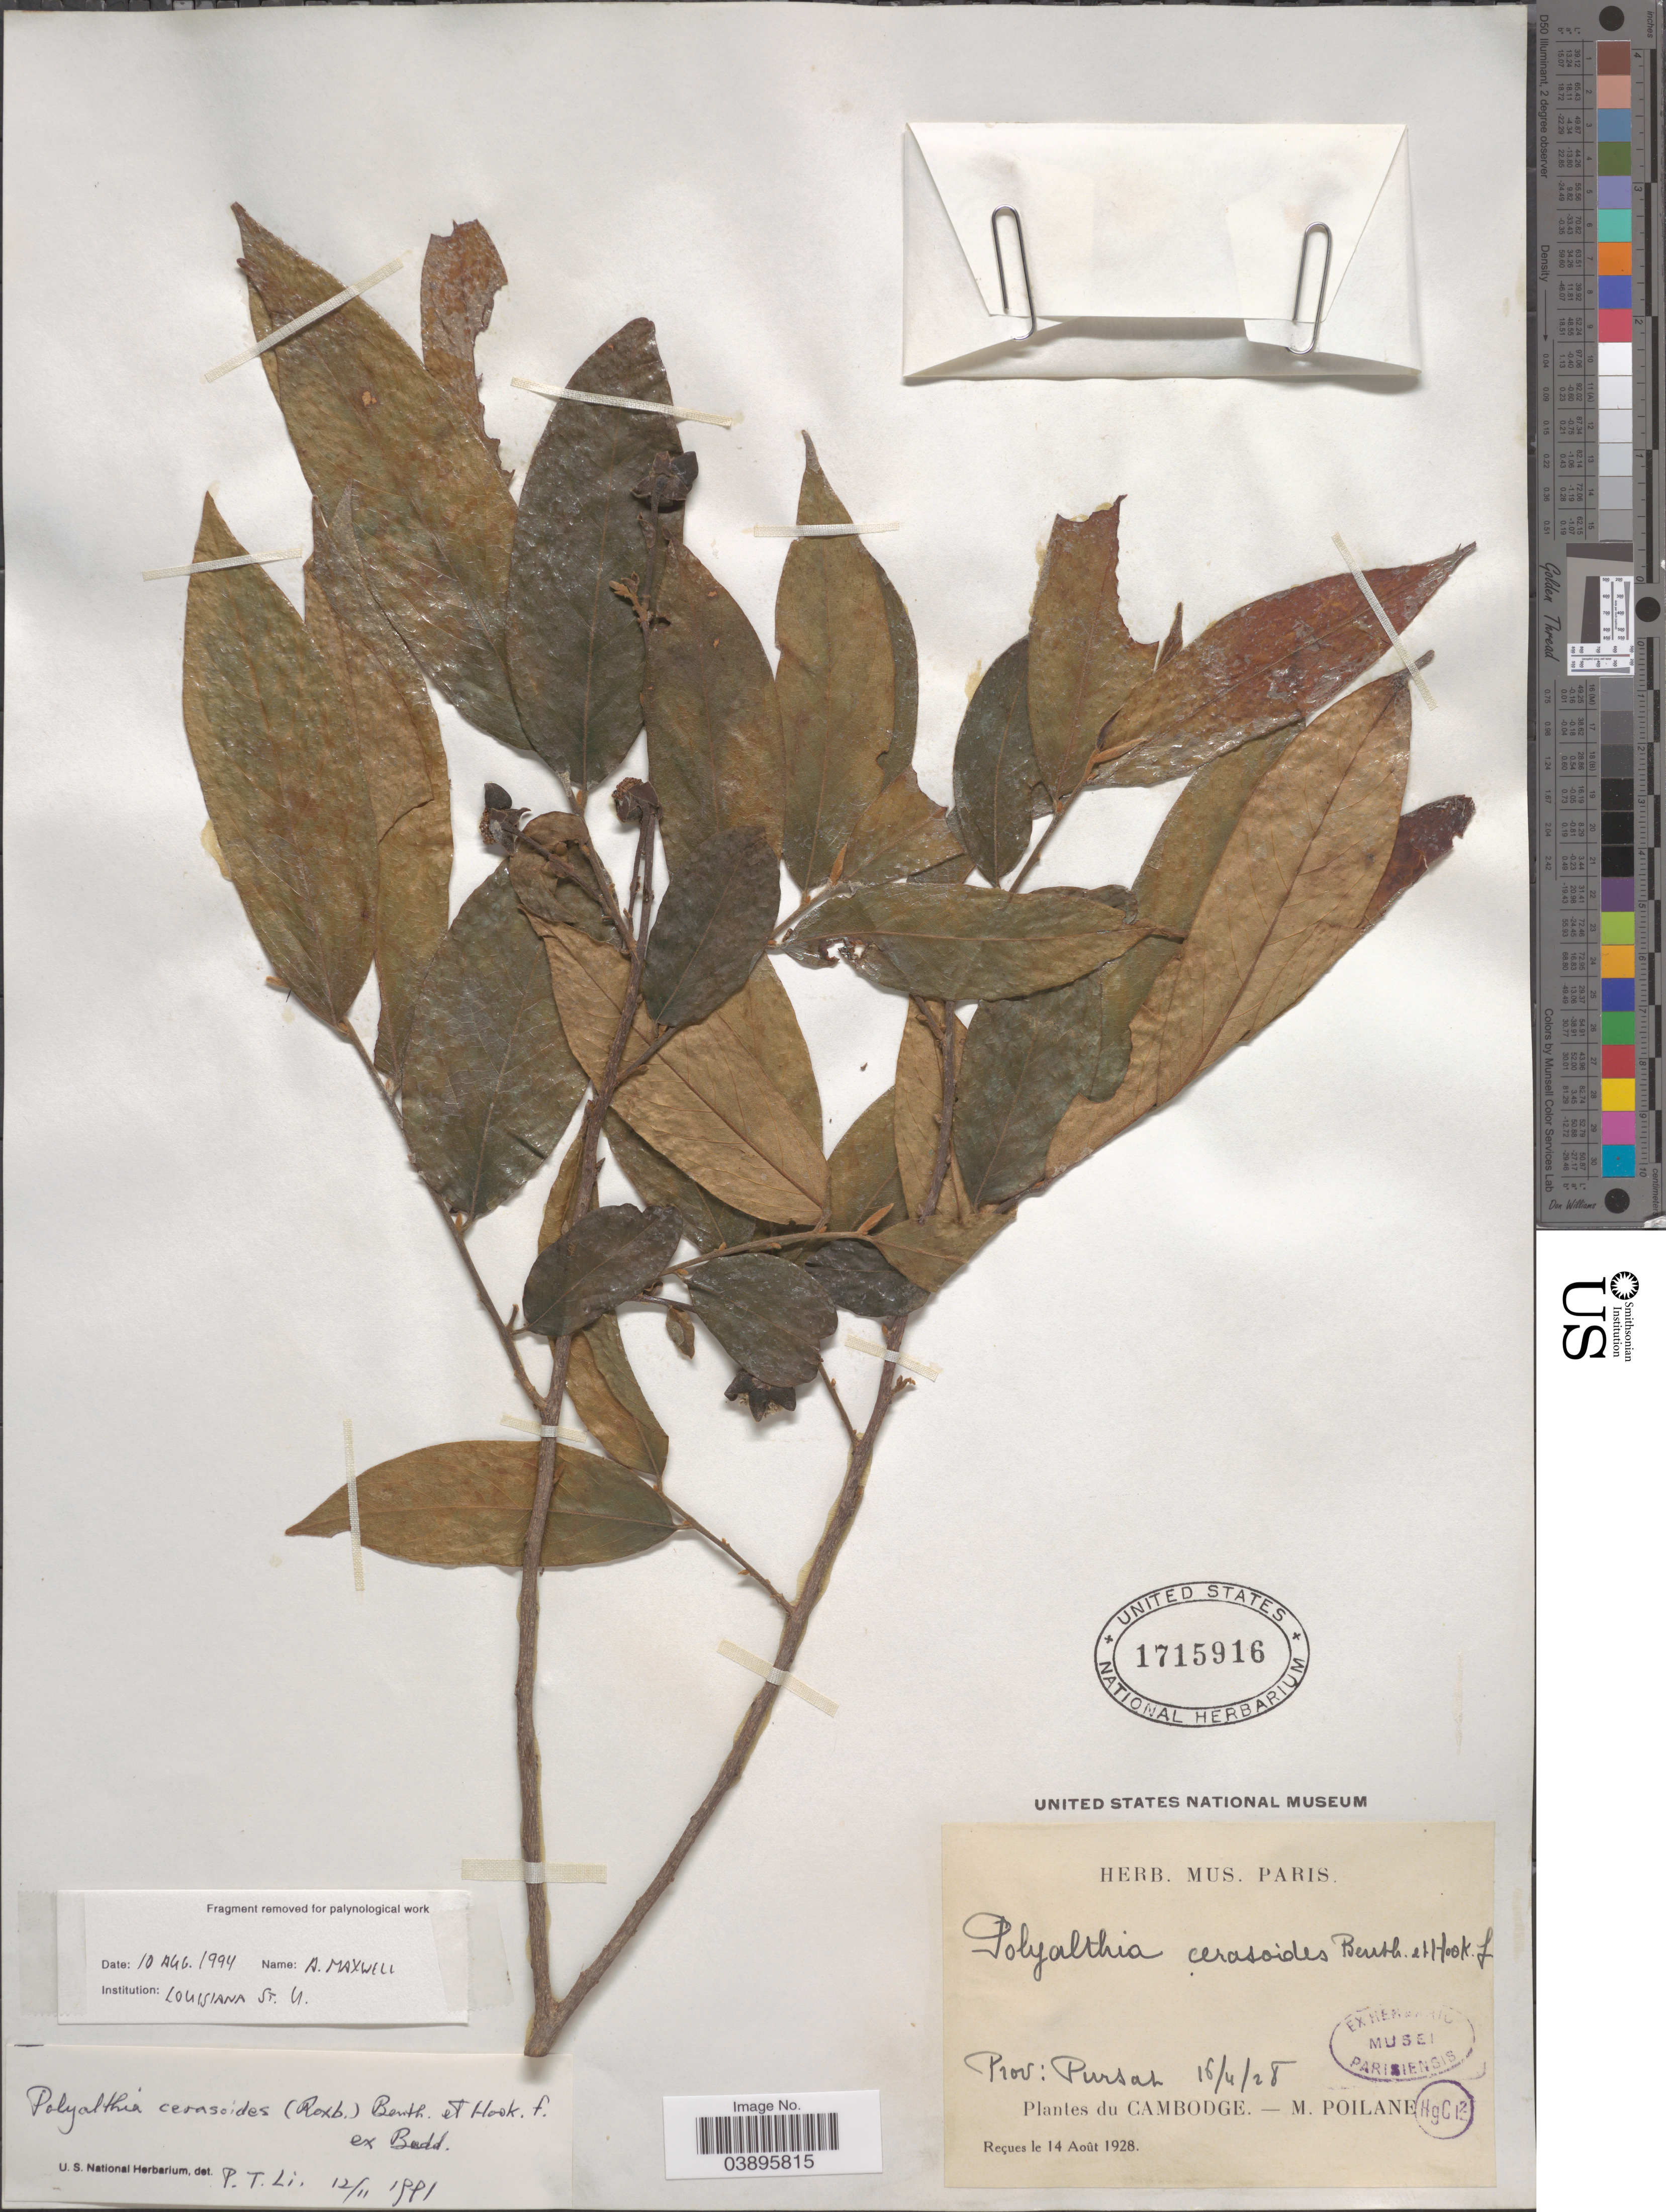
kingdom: Plantae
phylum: Tracheophyta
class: Magnoliopsida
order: Magnoliales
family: Annonaceae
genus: Polyalthia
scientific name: Polyalthia cerasoides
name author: (Roxb.) Benth. et al.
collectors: M. Poilane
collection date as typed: Transcribed d/m/y: 16/4/28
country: Cambodia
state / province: Pursat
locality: Cambodge.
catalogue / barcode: US 1715916